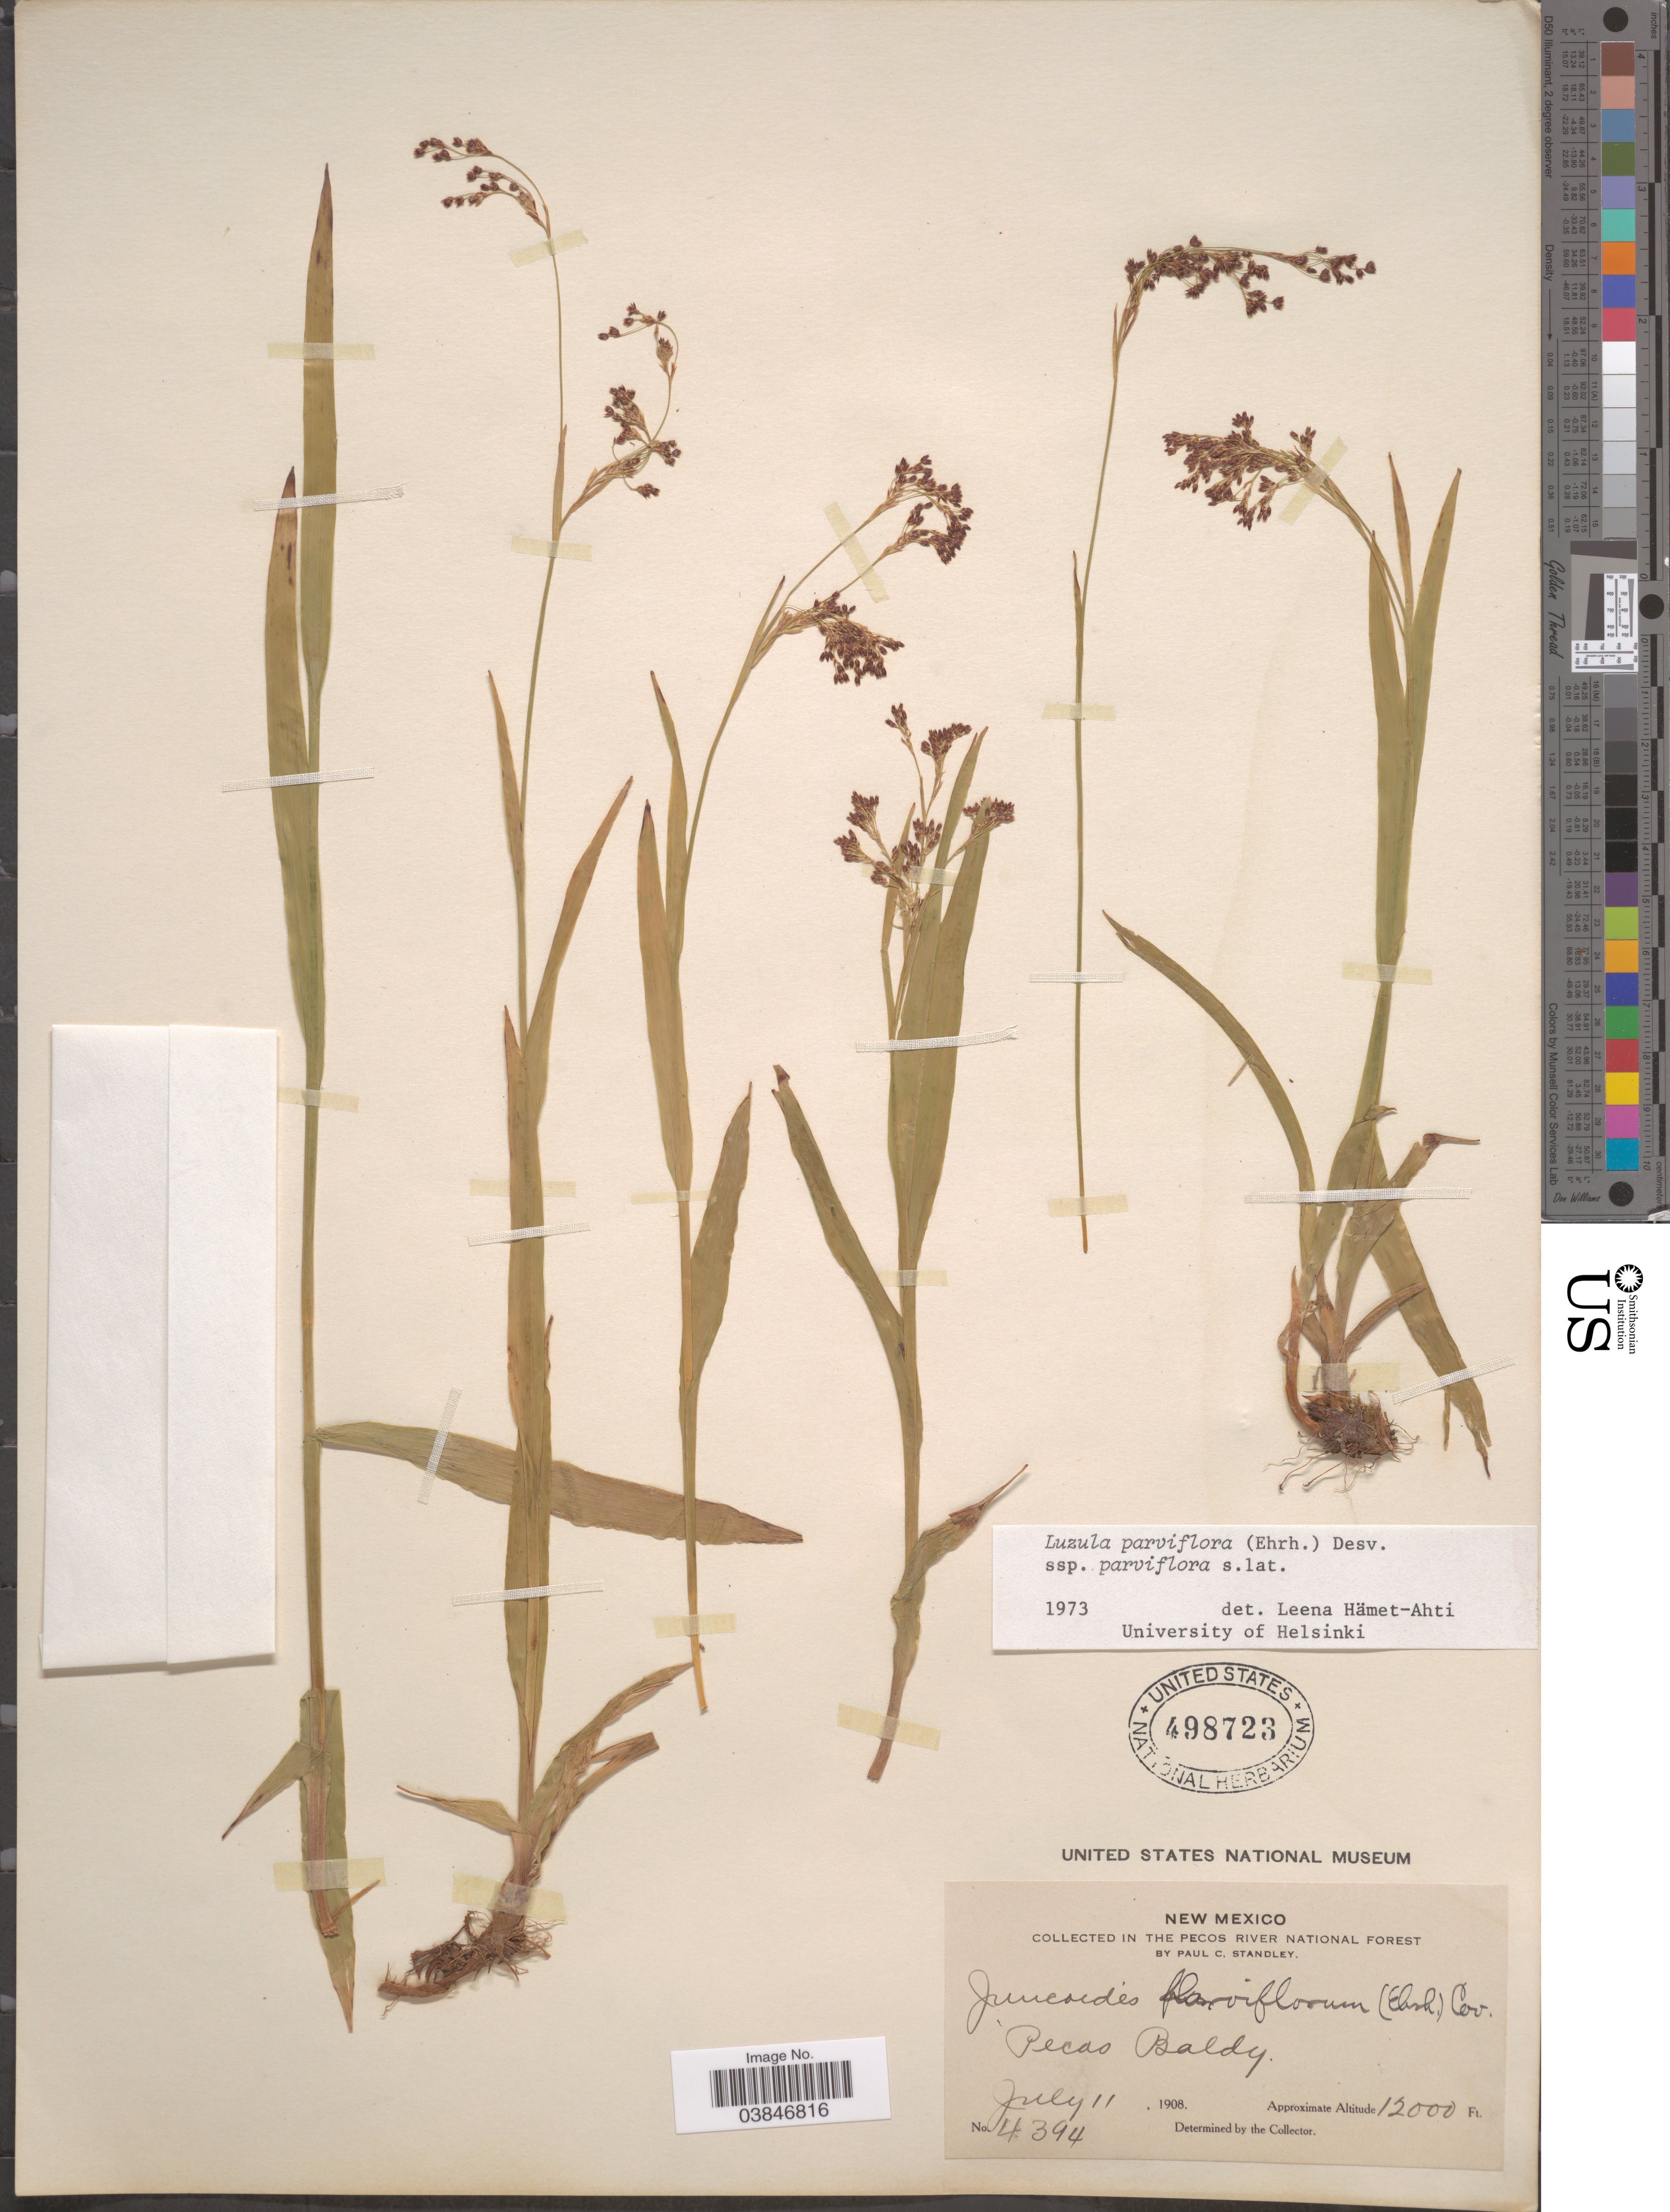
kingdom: Plantae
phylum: Tracheophyta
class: Liliopsida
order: Poales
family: Juncaceae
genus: Luzula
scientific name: Luzula parviflora subsp. parviflora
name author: (Ehrh.) Desv.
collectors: P. C. Standley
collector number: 4394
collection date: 1908-07-11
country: United States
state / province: New Mexico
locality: In the Pecos River National Forest. Pecos Baldy.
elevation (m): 3658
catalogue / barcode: US 498723